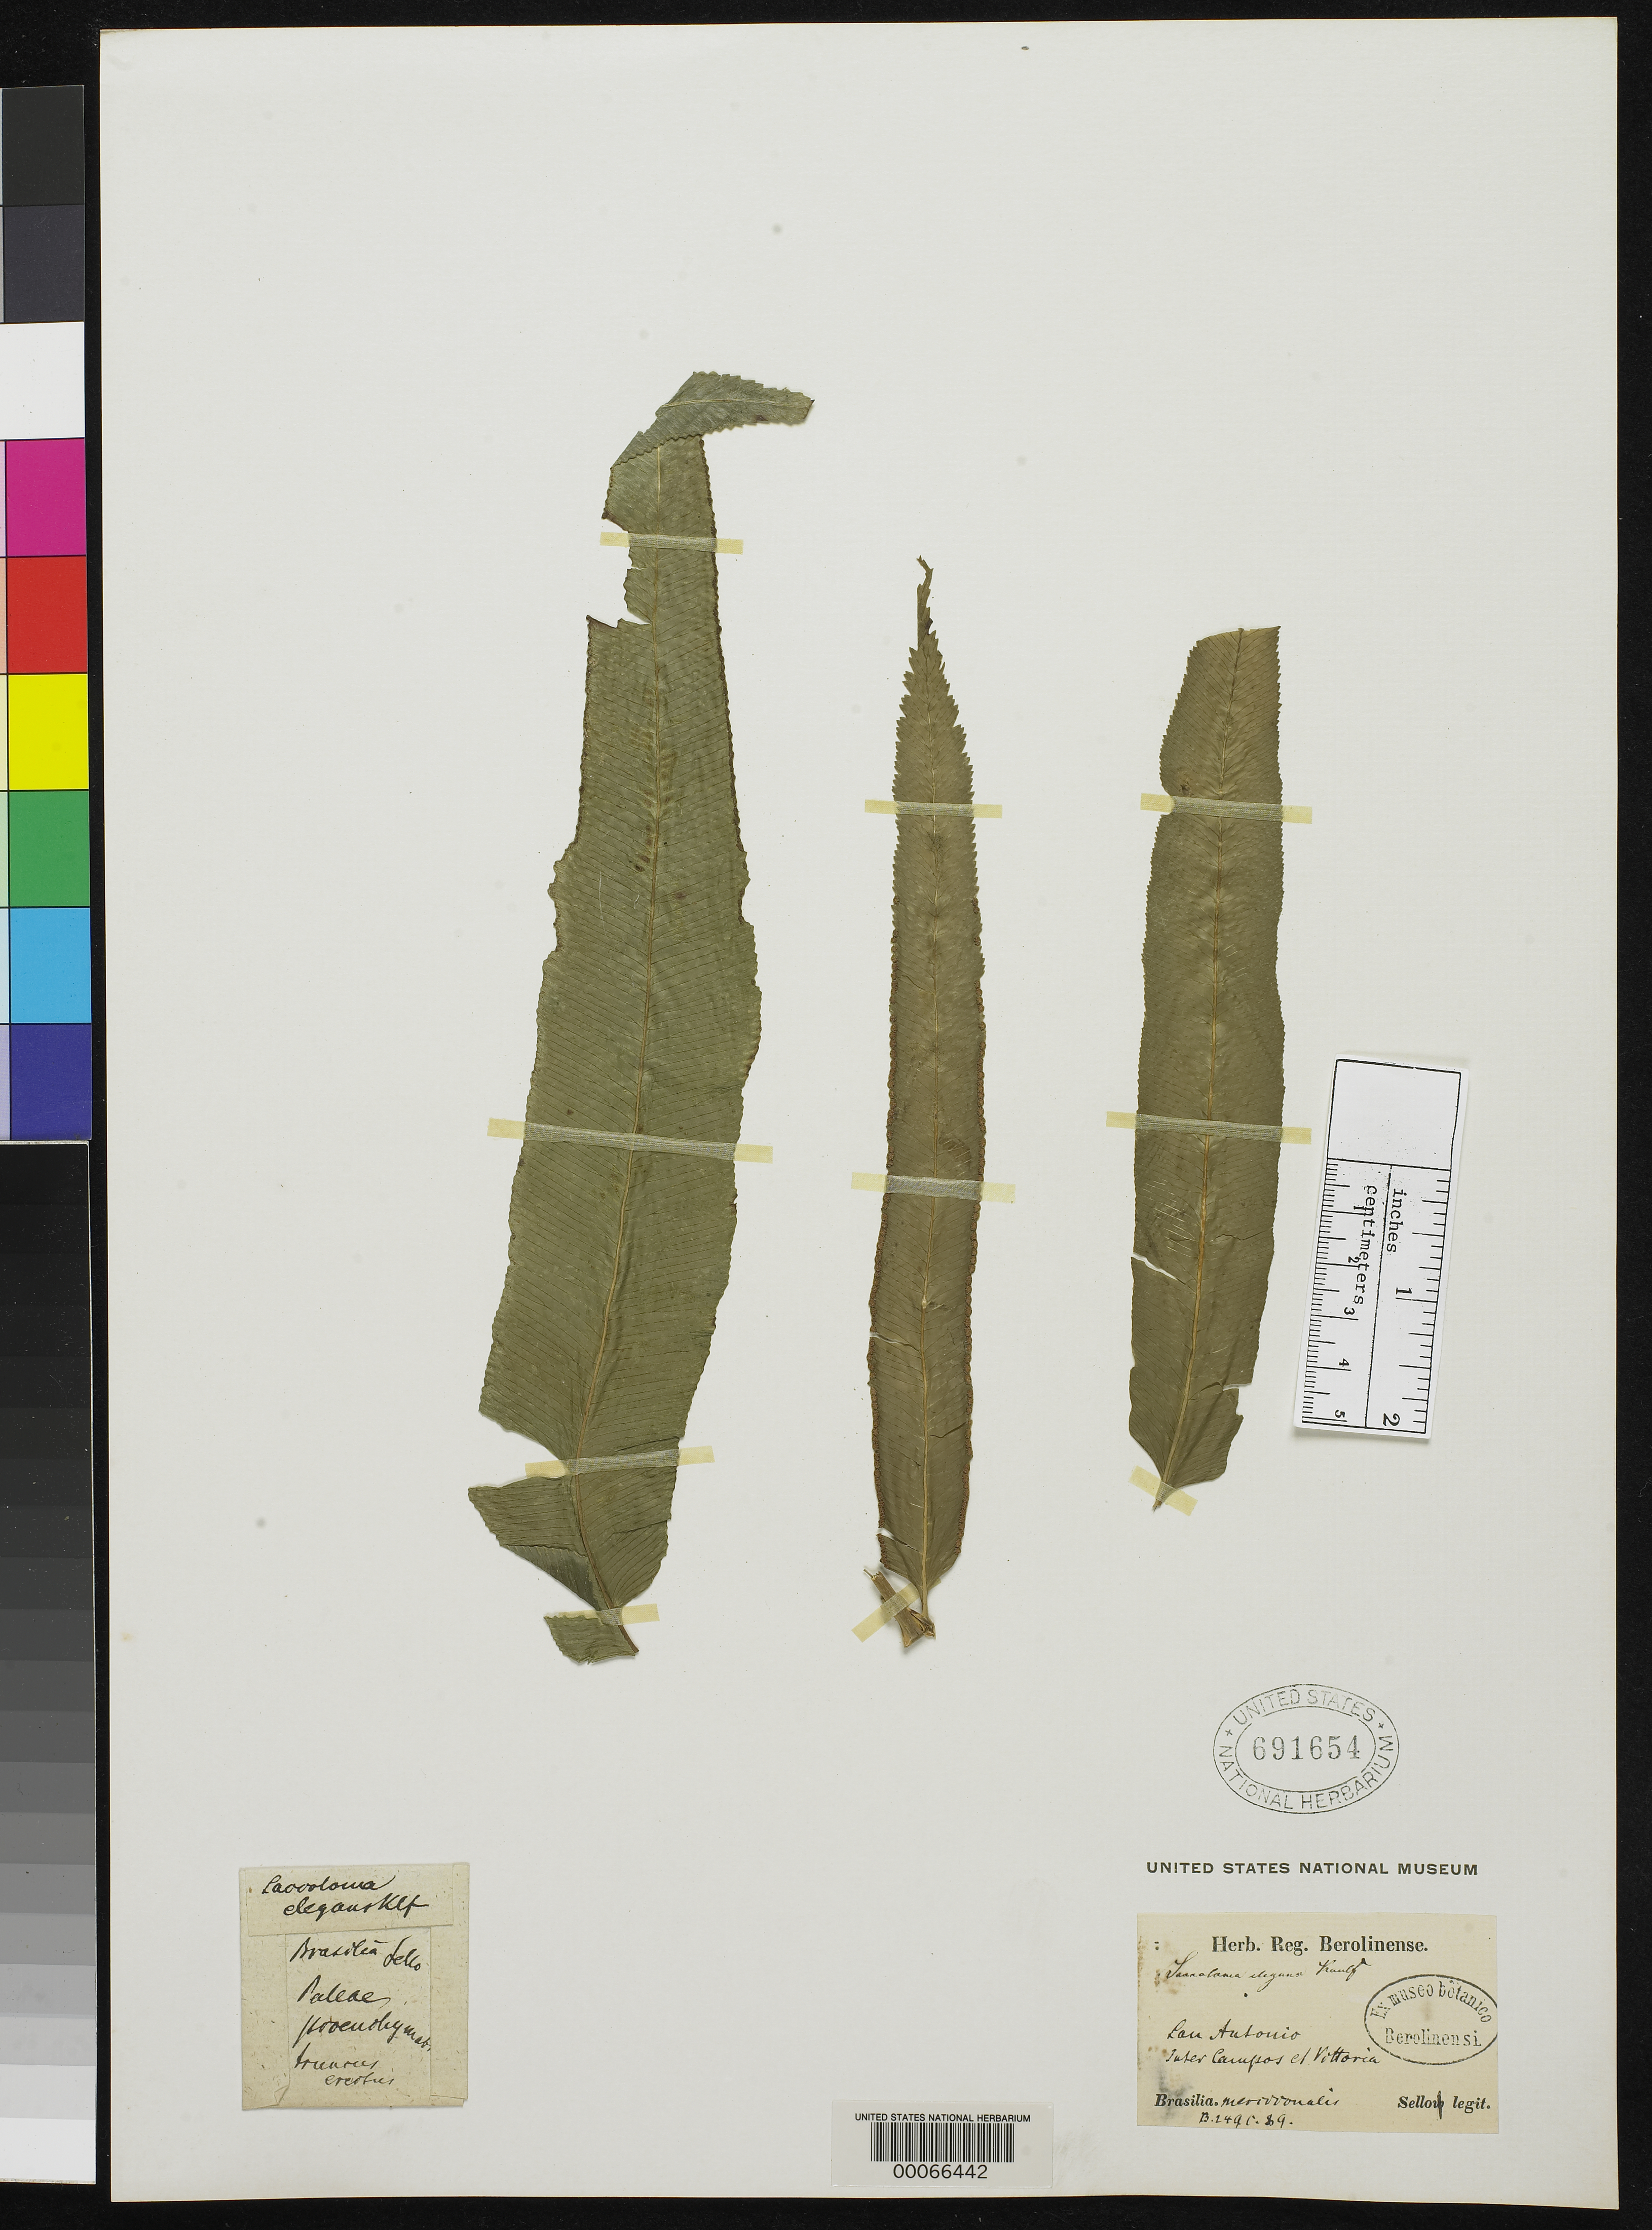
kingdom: Plantae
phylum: Tracheophyta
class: Polypodiopsida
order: Polypodiales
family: Saccolomataceae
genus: Saccoloma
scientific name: Saccoloma elegans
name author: Kaulf.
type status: Isotype Fragment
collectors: F. Sellow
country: Brazil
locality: San Antonio between Campos and Vittoria.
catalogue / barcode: US 691654